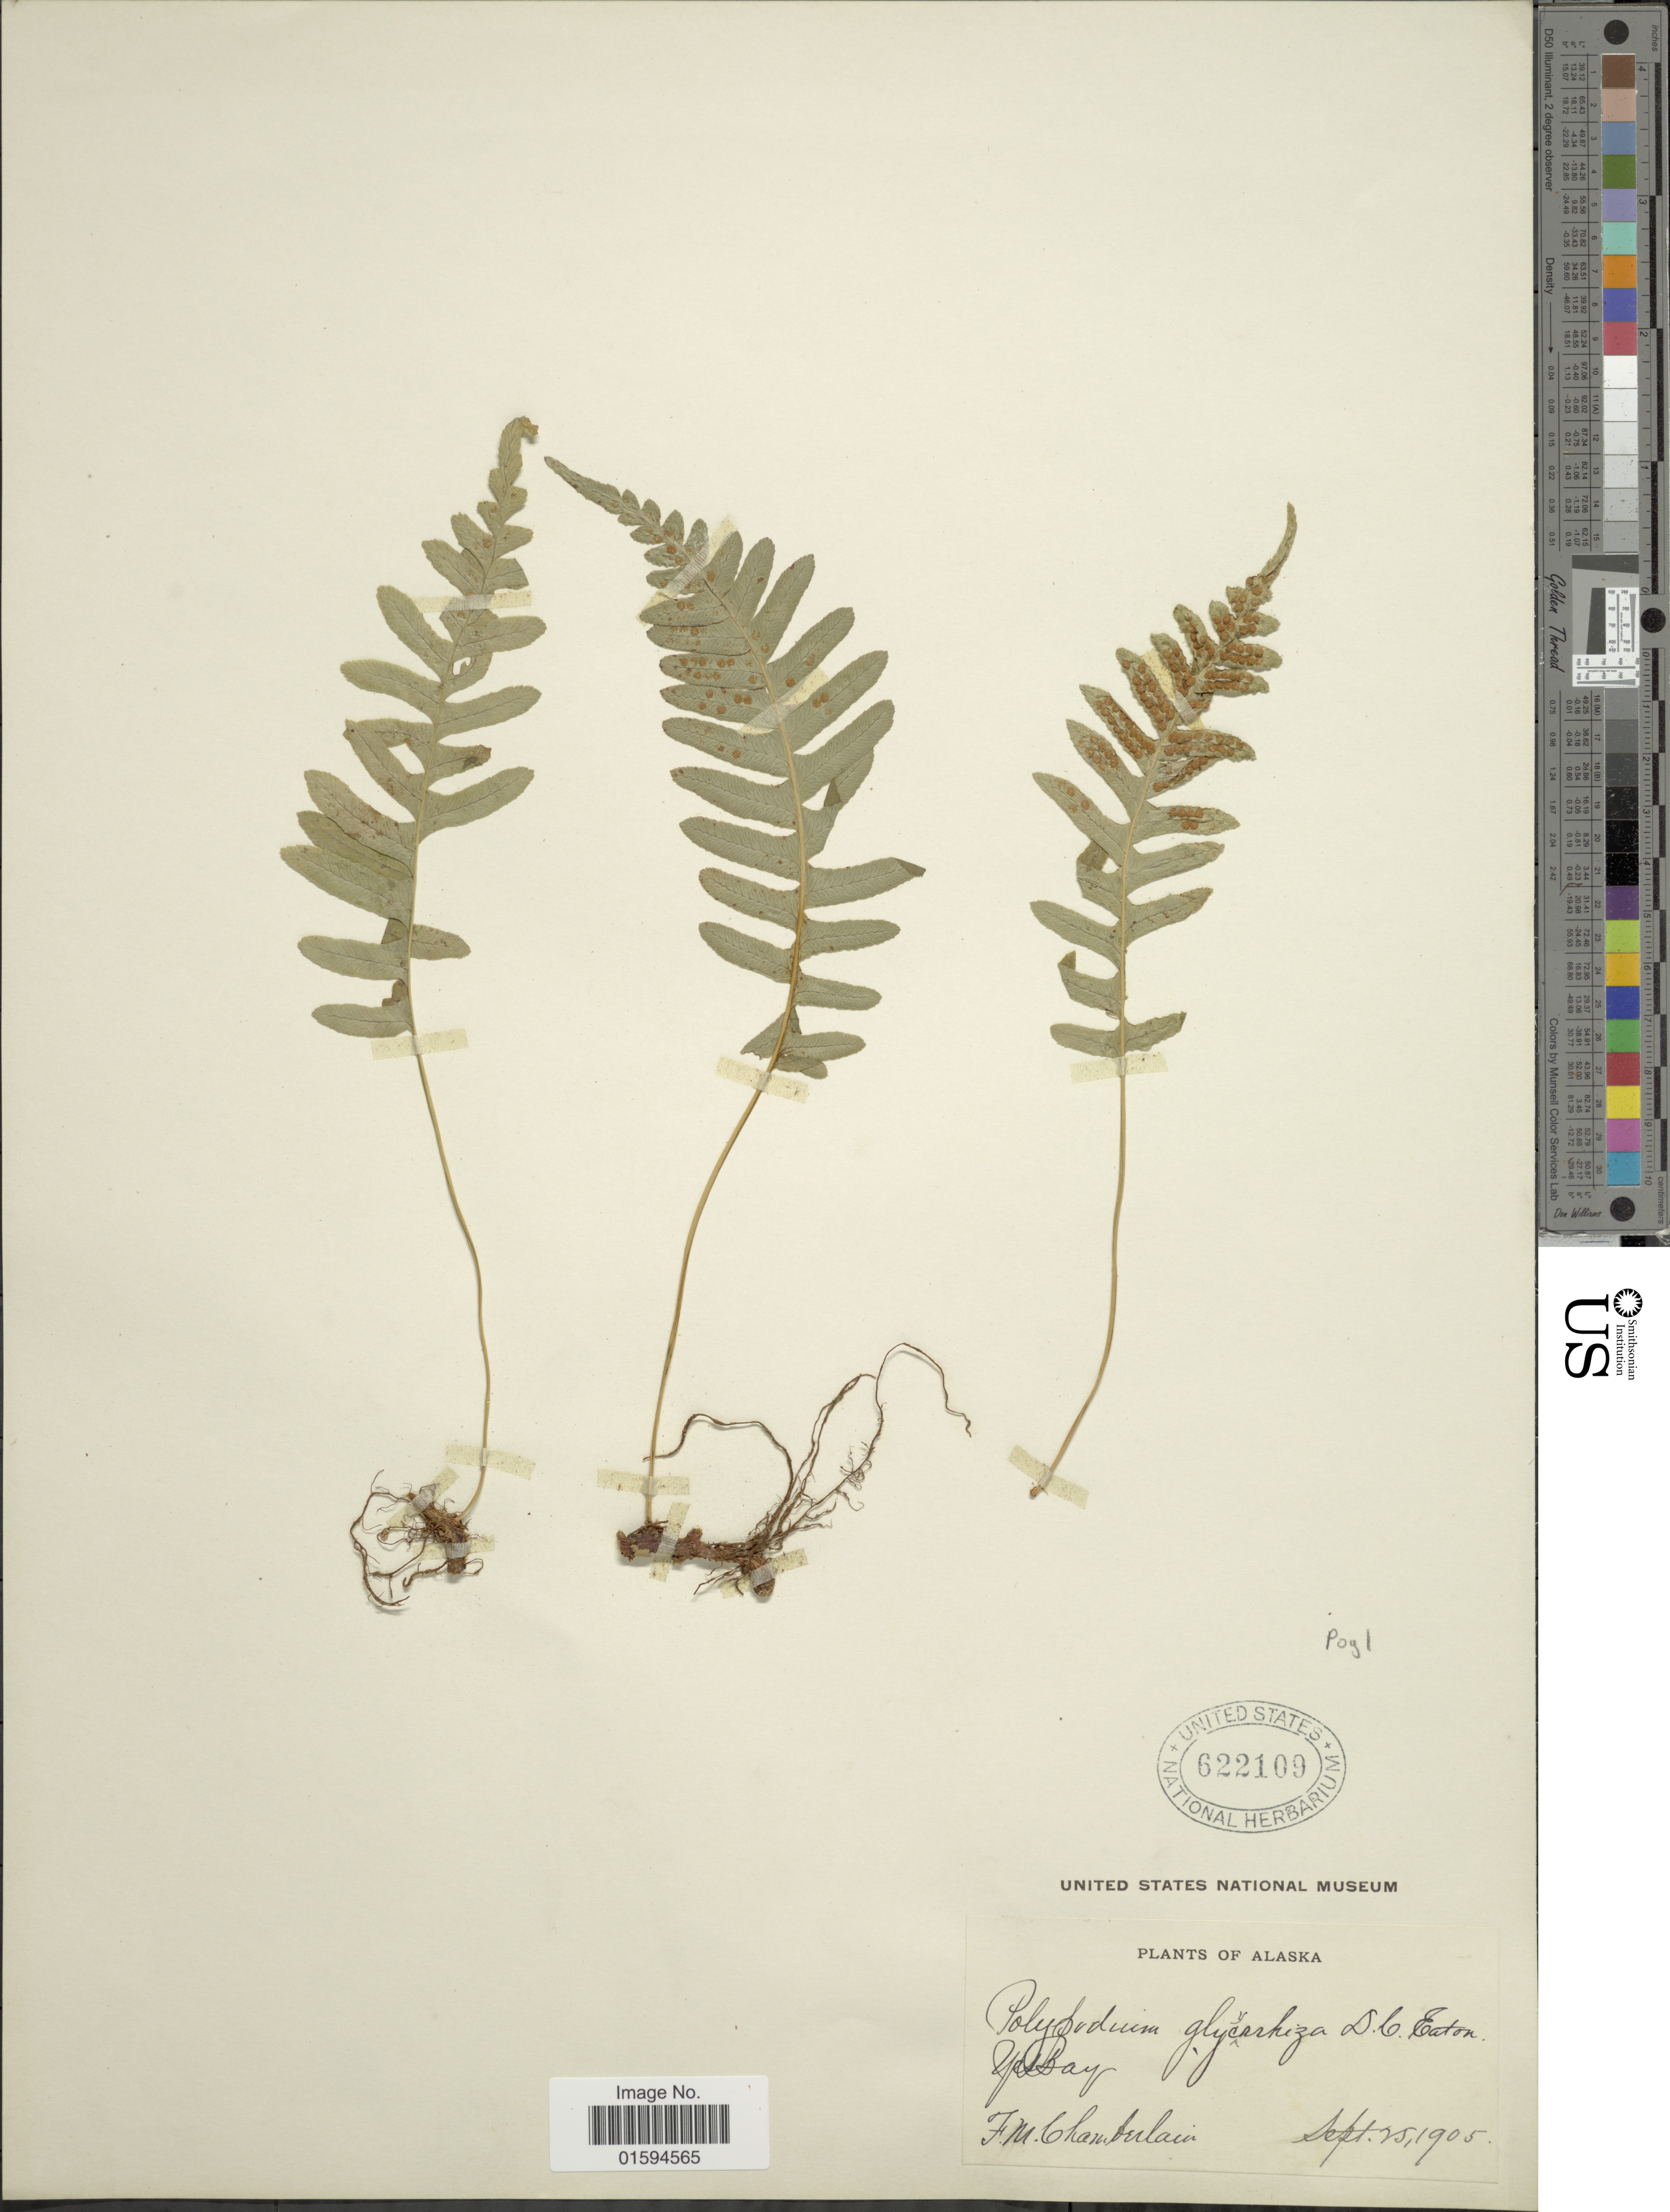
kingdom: Plantae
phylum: Tracheophyta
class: Polypodiopsida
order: Polypodiales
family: Polypodiaceae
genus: Polypodium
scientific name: Polypodium glycyrrhiza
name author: D.C. Eaton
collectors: F. Chamberlain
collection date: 1905-04-25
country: United States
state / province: Alaska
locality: Yes Bay.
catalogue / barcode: US 622109